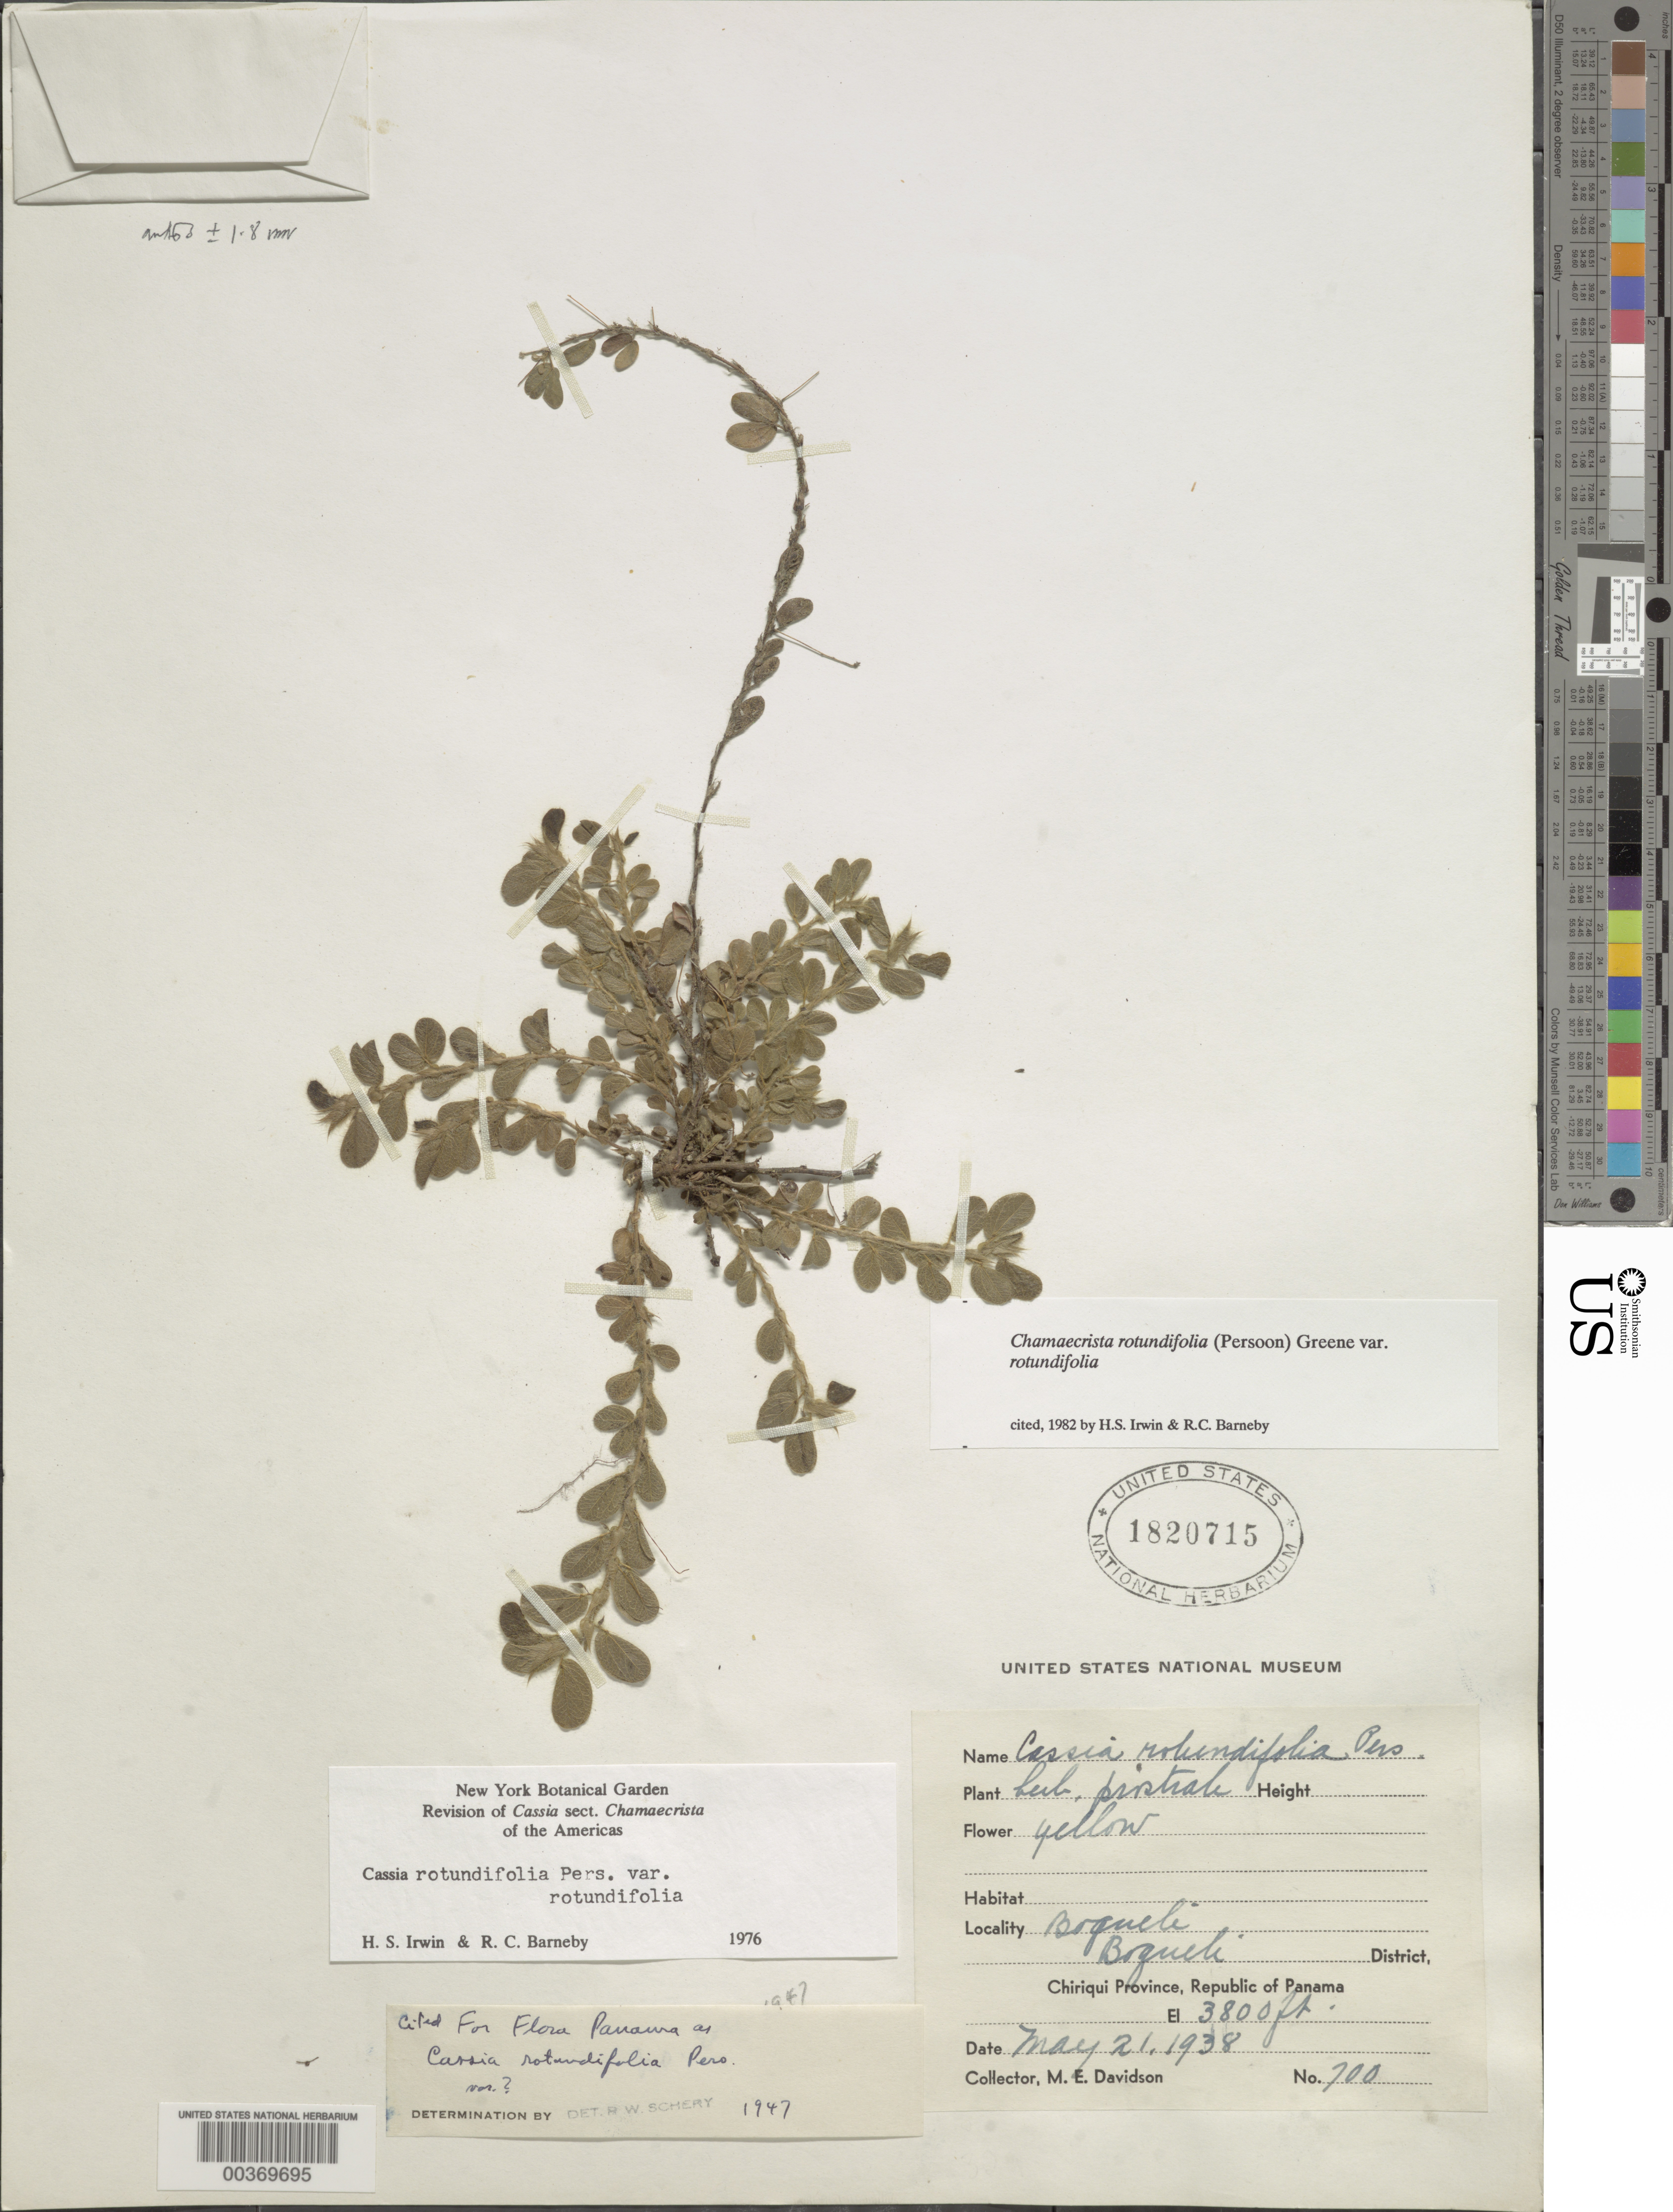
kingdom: Plantae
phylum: Tracheophyta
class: Magnoliopsida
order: Fabales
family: Fabaceae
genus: Chamaecrista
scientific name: Chamaecrista rotundifolia var. rotundifolia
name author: (Pers.) Greene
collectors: M. Davidson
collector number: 700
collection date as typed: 21 May 1938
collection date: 1938-05-21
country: Panama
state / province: Chiriquí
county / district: Boquete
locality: Boquete Dist.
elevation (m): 1158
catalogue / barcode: US 1820715